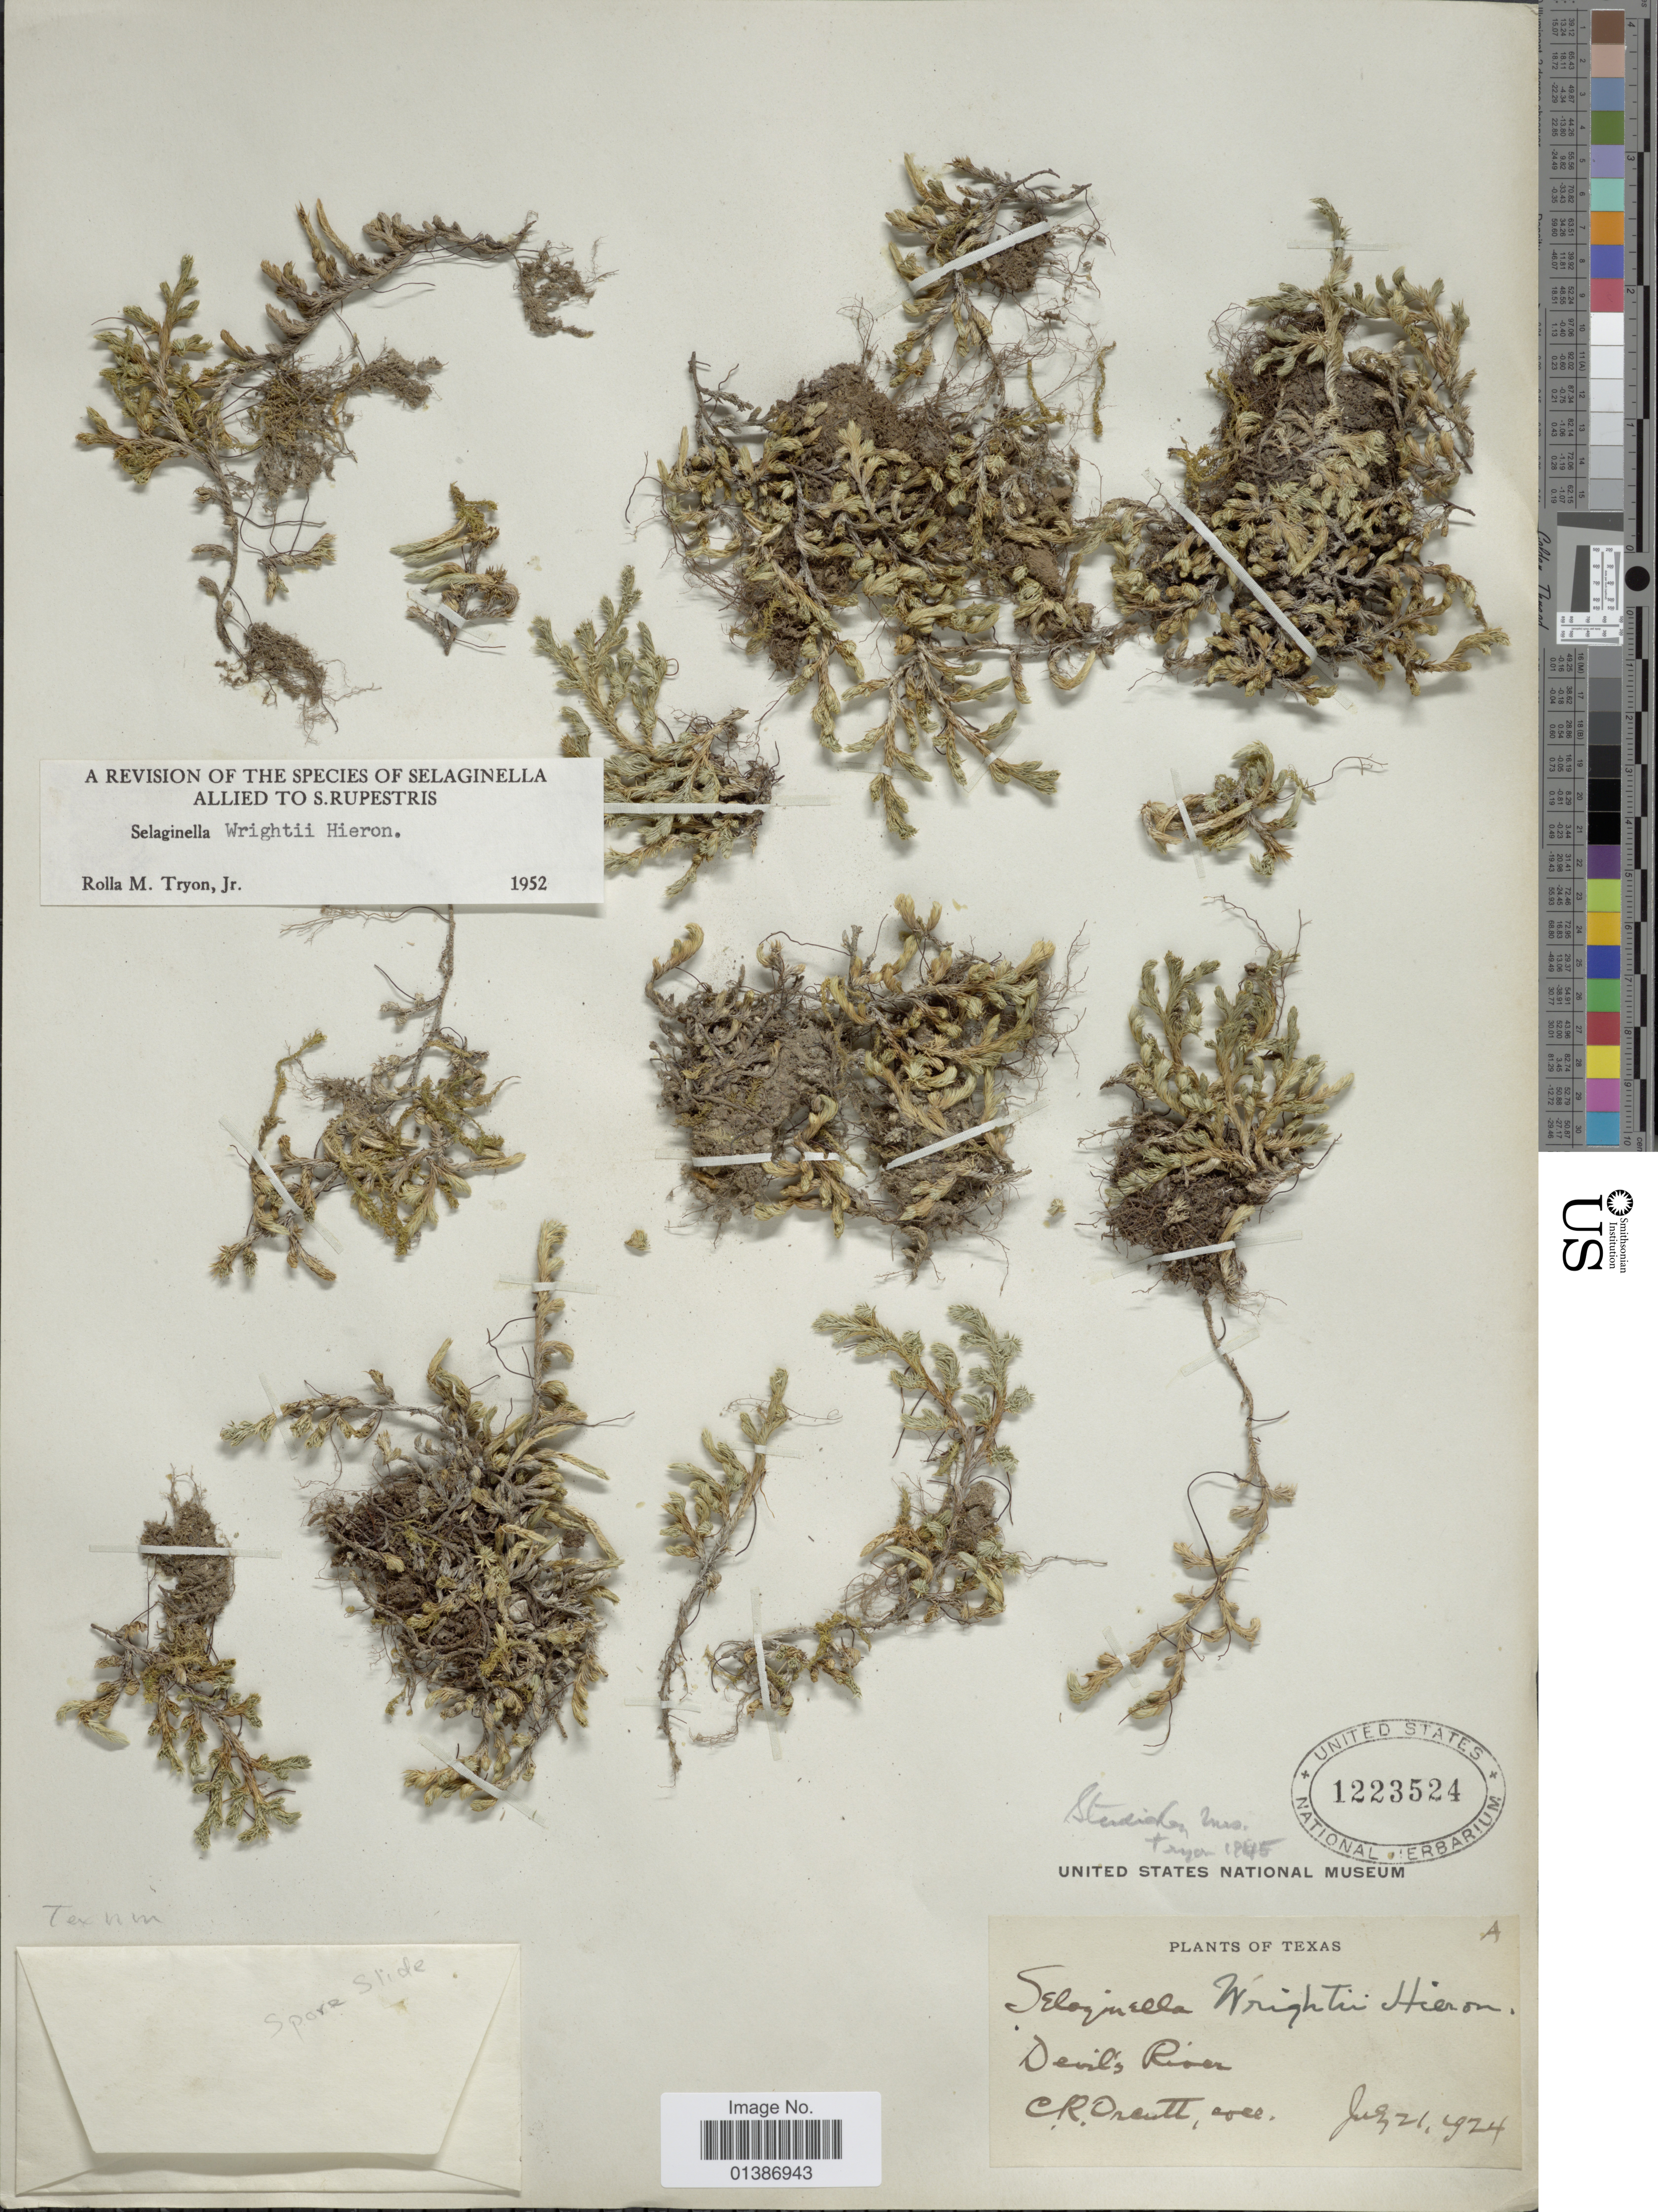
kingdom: Plantae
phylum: Tracheophyta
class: Lycopodiopsida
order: Selaginellales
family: Selaginellaceae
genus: Selaginella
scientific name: Selaginella wrightii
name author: Hieron.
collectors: C. R. Orcutt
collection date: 1924-07-21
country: United States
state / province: Texas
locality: Devil's River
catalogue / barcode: US 1223524